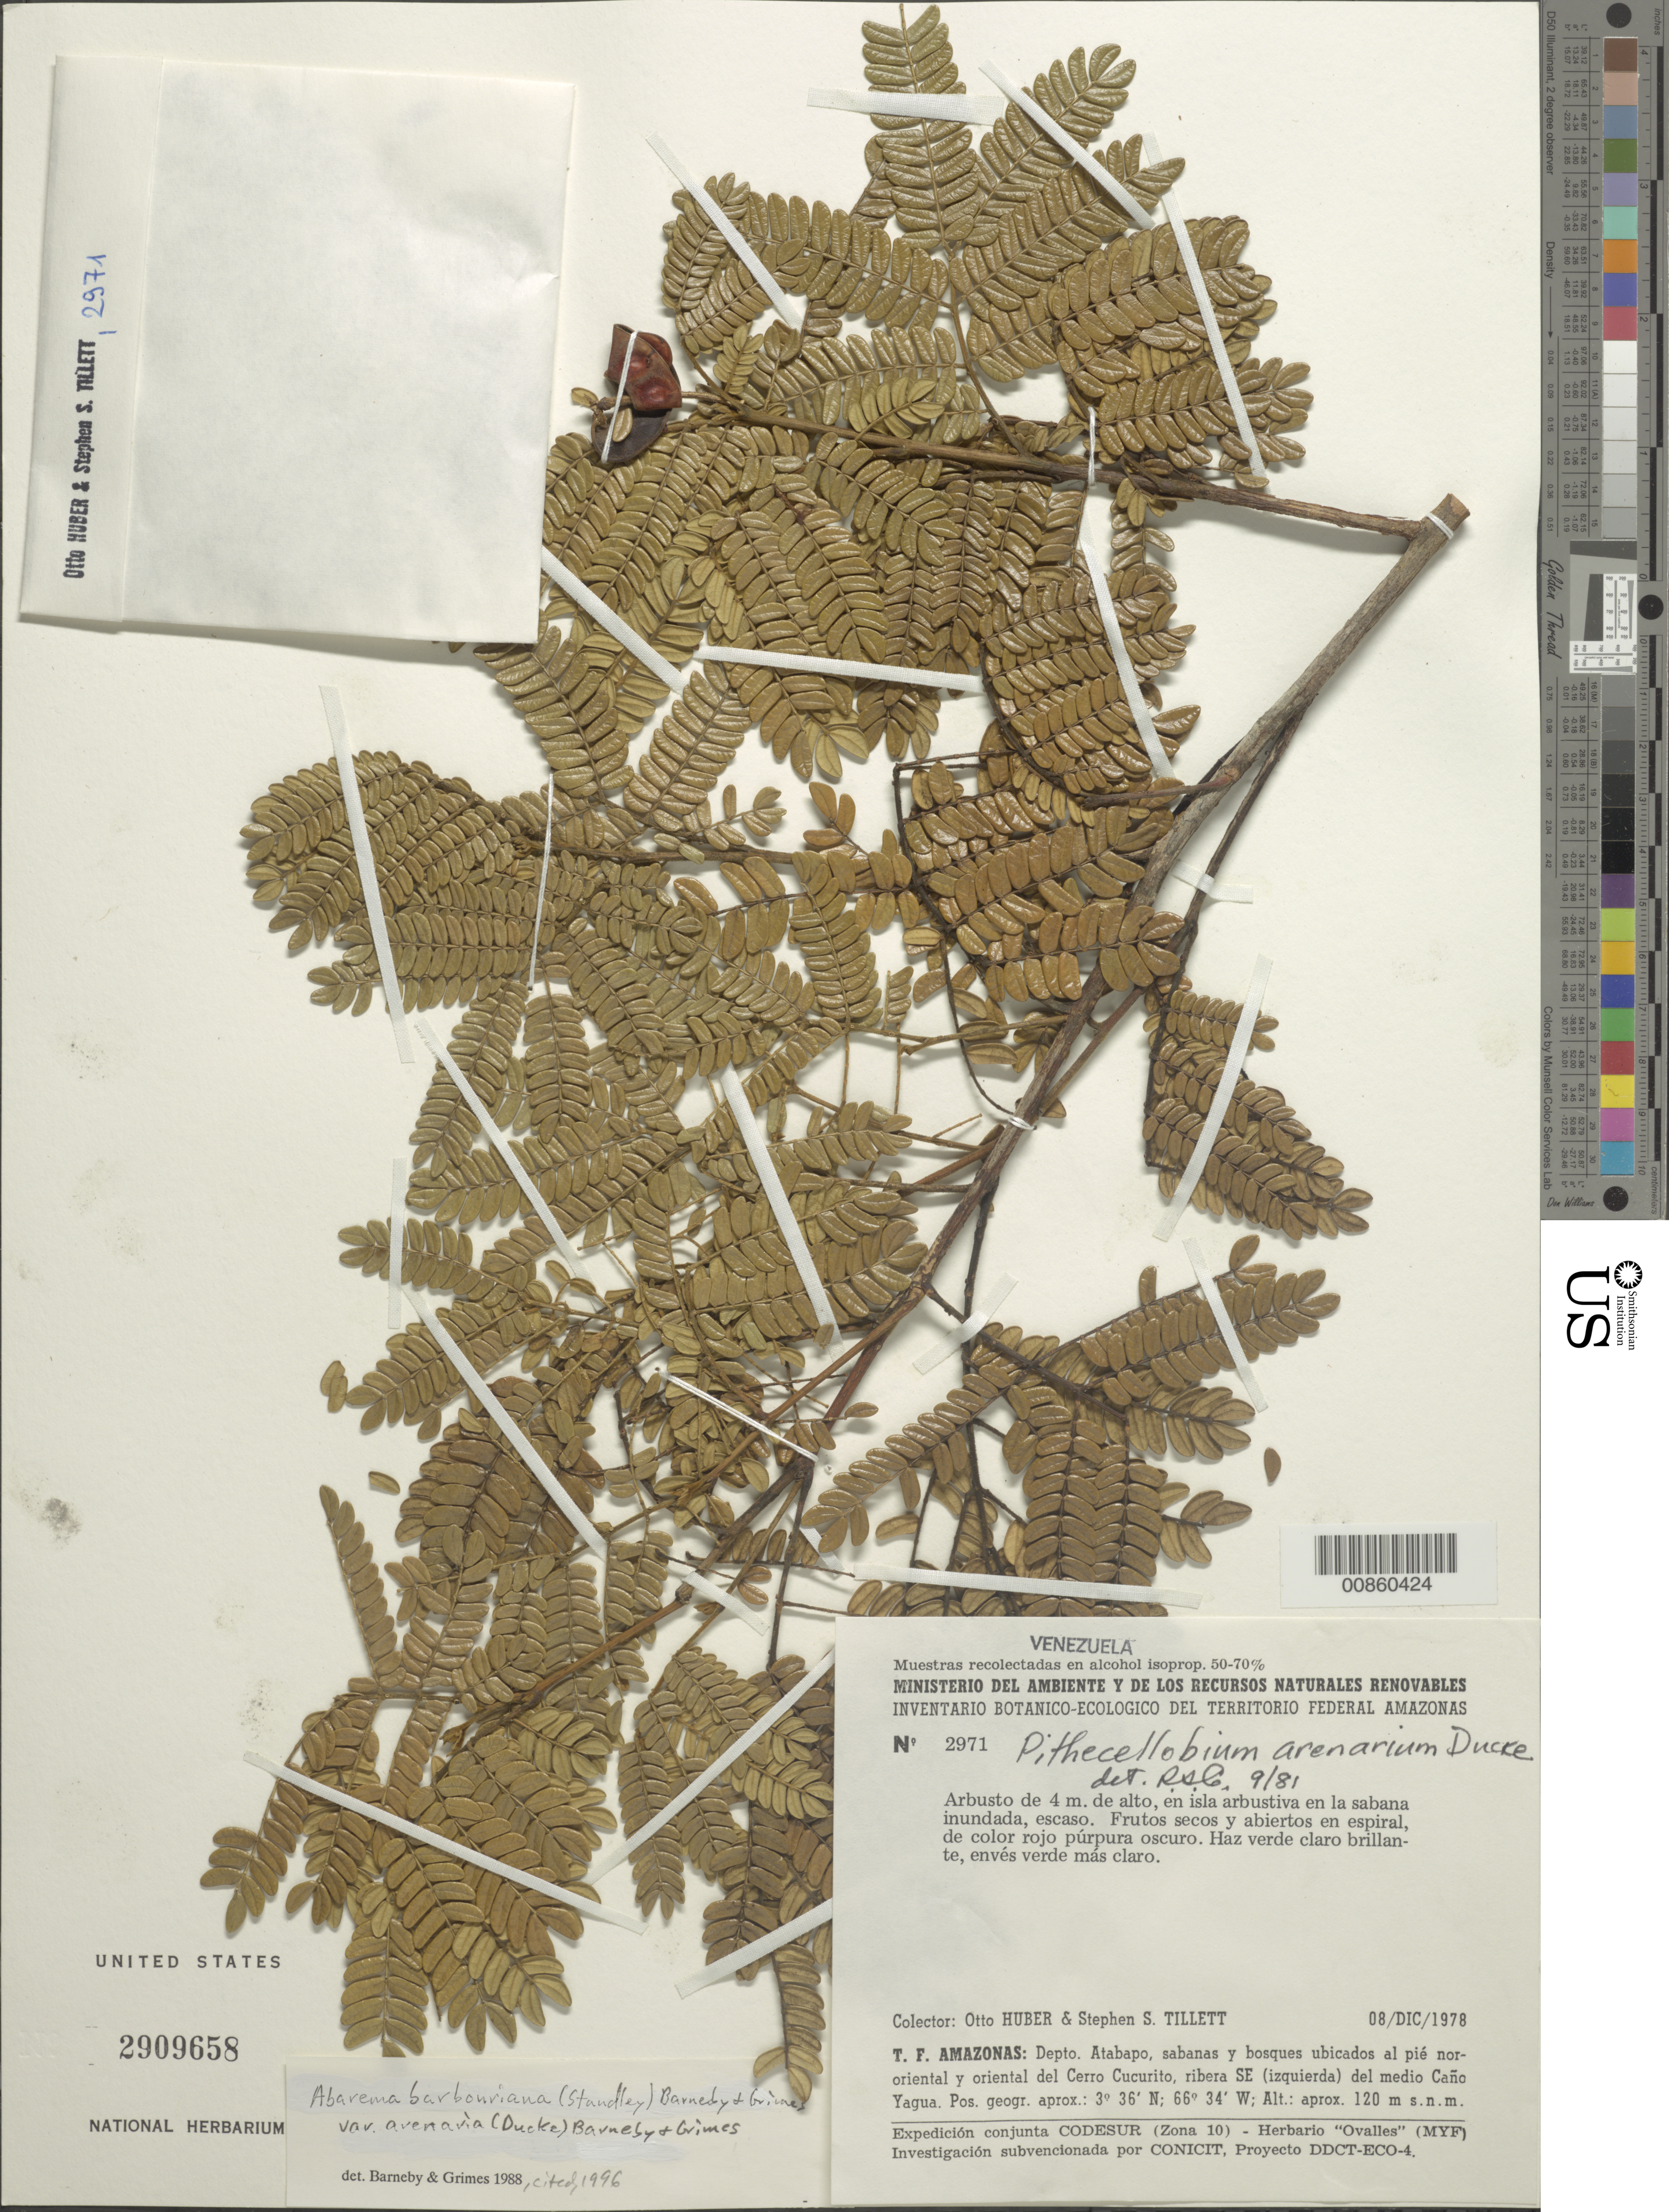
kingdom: Plantae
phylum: Tracheophyta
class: Magnoliopsida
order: Fabales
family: Fabaceae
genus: Abarema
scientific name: Abarema barbouriana var. arenaria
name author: (Ducke) Barneby & J.W. Grimes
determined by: Barneby, R. C.; Grimes, J. W.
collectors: O. Huber & S. S. Tillett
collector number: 2971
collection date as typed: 8-Dec-78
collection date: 1978-12-08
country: Venezuela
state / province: Amazonas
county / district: Atabapo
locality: Cerro Cucurito, ribera SE (izquierda) del medio Caño Yagua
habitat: Sabanas y bosques ubicados al ie nororiental y oriental del cerro; en isla arbustiva en la sabana inundada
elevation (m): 120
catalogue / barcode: US 2909658